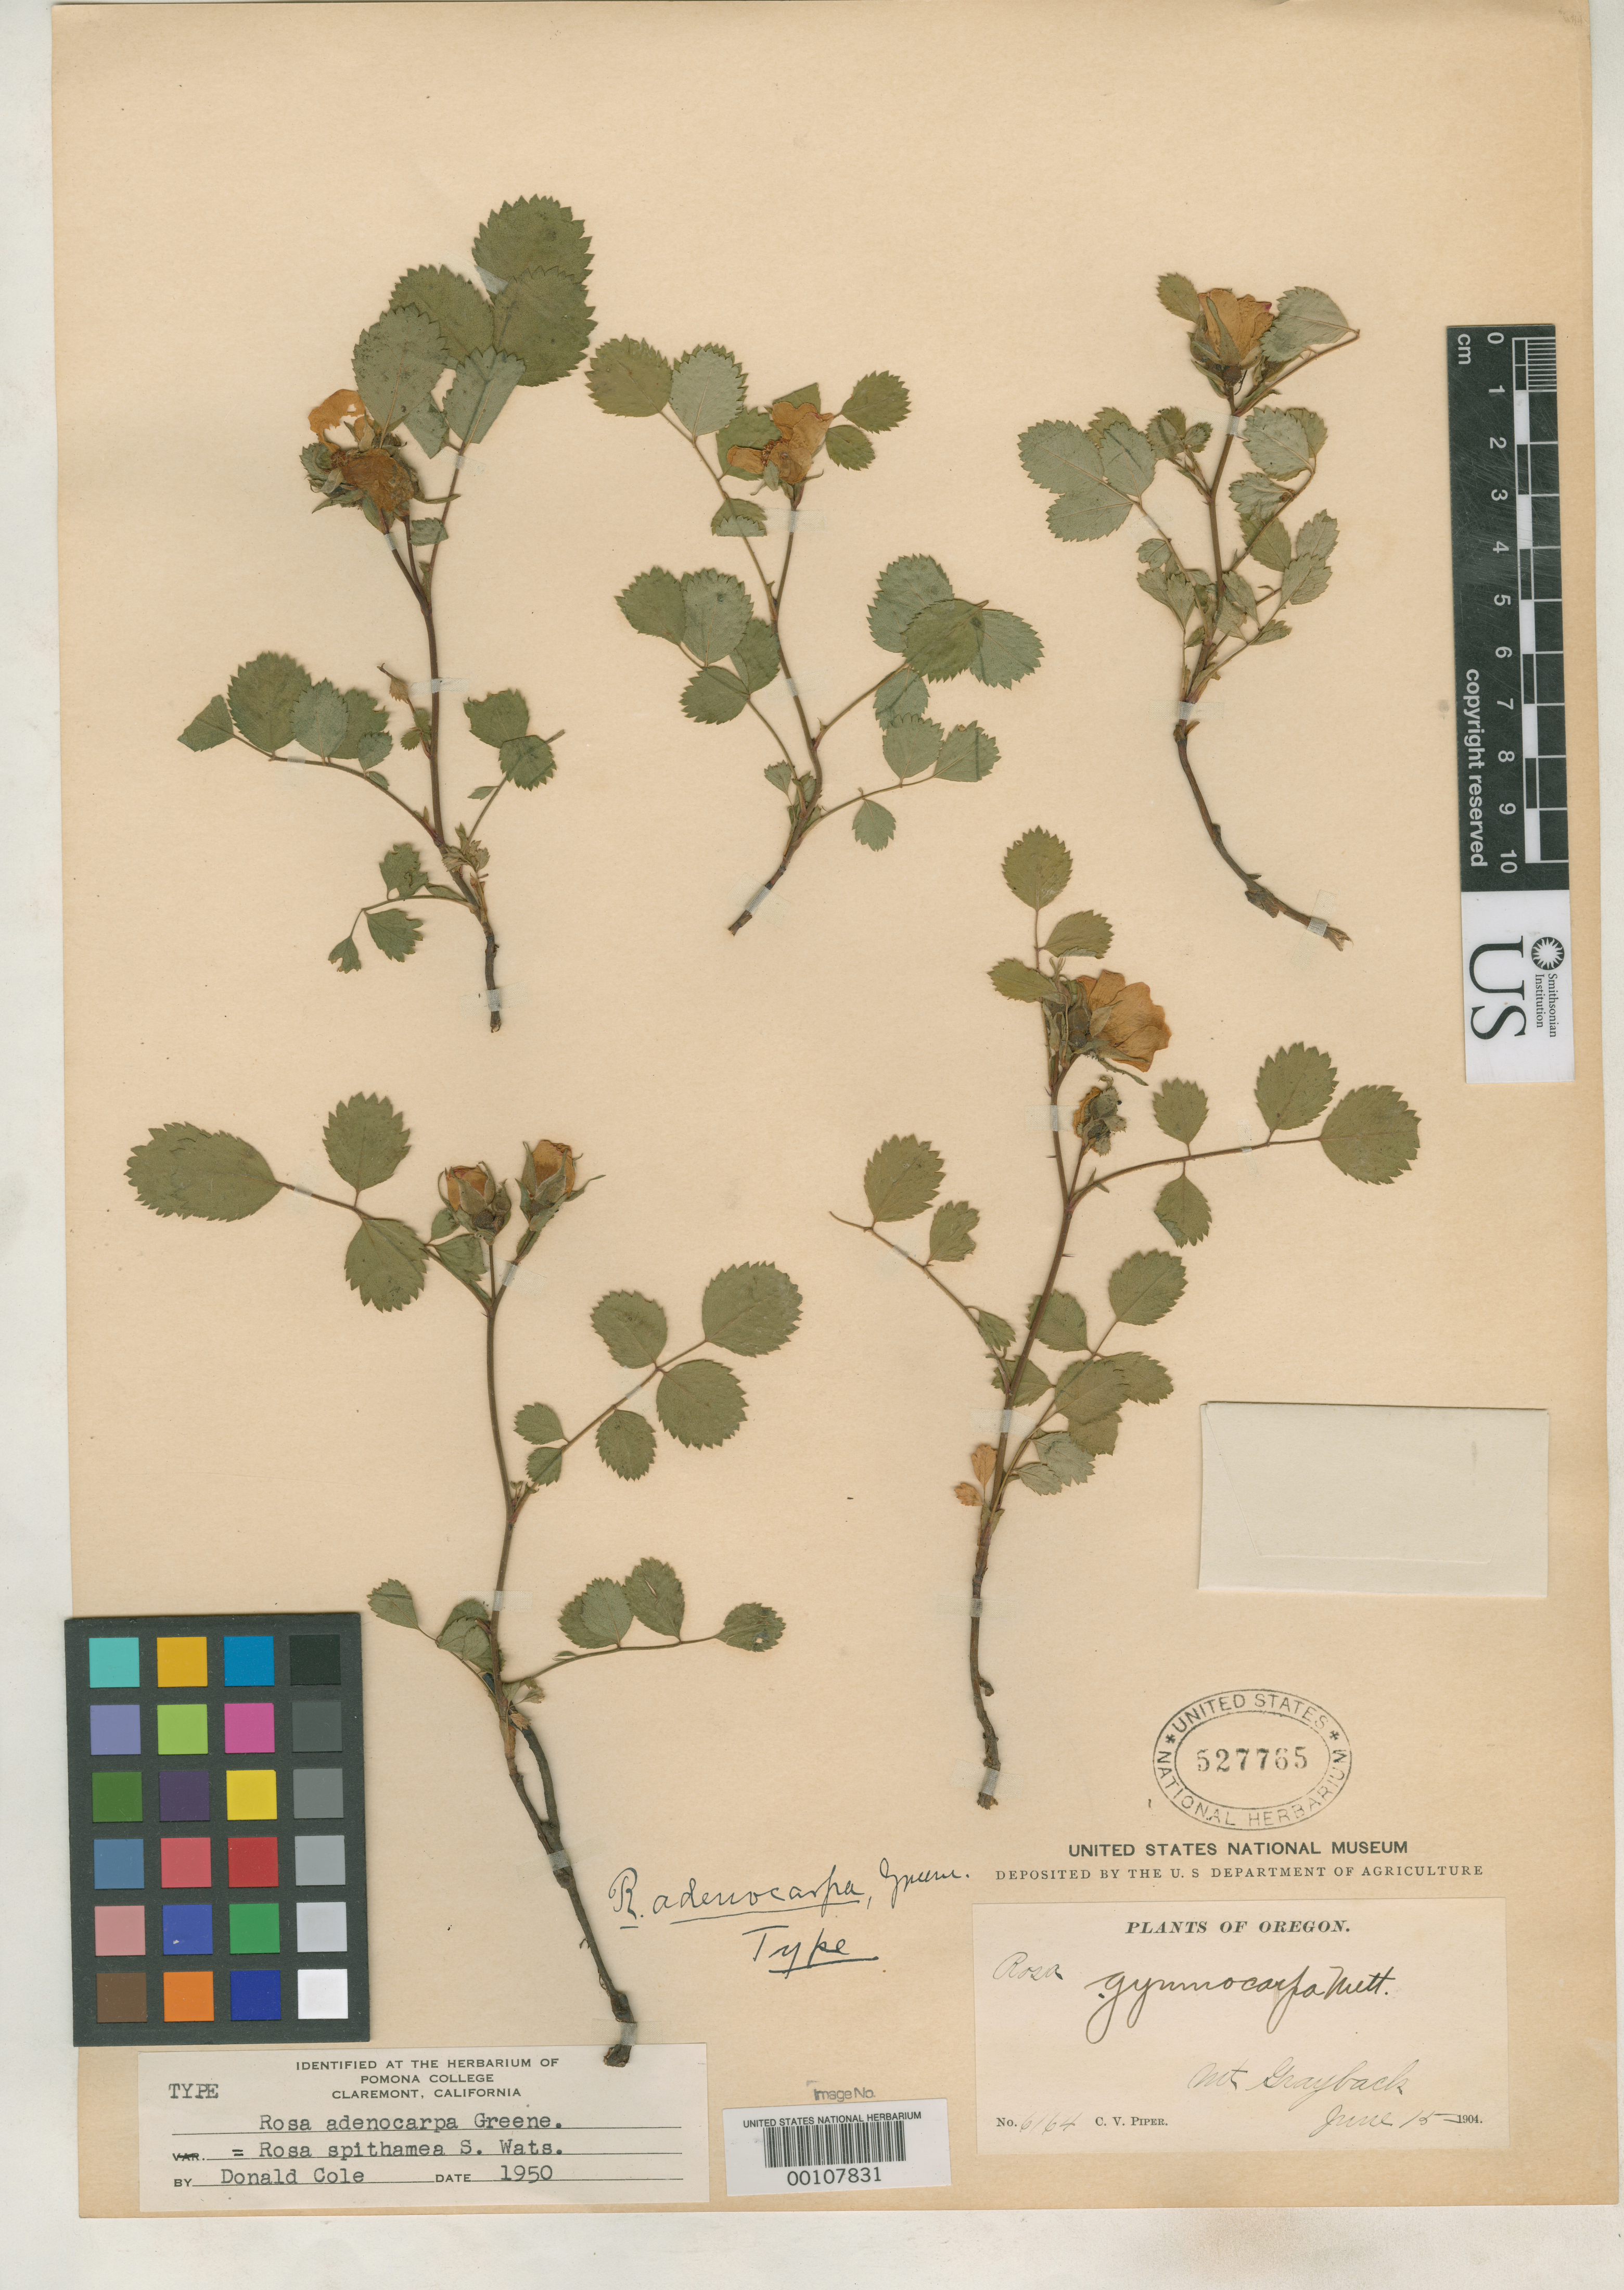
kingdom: Plantae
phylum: Tracheophyta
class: Magnoliopsida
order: Rosales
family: Rosaceae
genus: Rosa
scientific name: Rosa adenocarpa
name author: Greene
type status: Holotype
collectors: C. V. Piper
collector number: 6164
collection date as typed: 15 Jun 1904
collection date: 1904-06-15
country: United States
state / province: Oregon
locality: Mt. Graybachk.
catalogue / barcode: US 527765